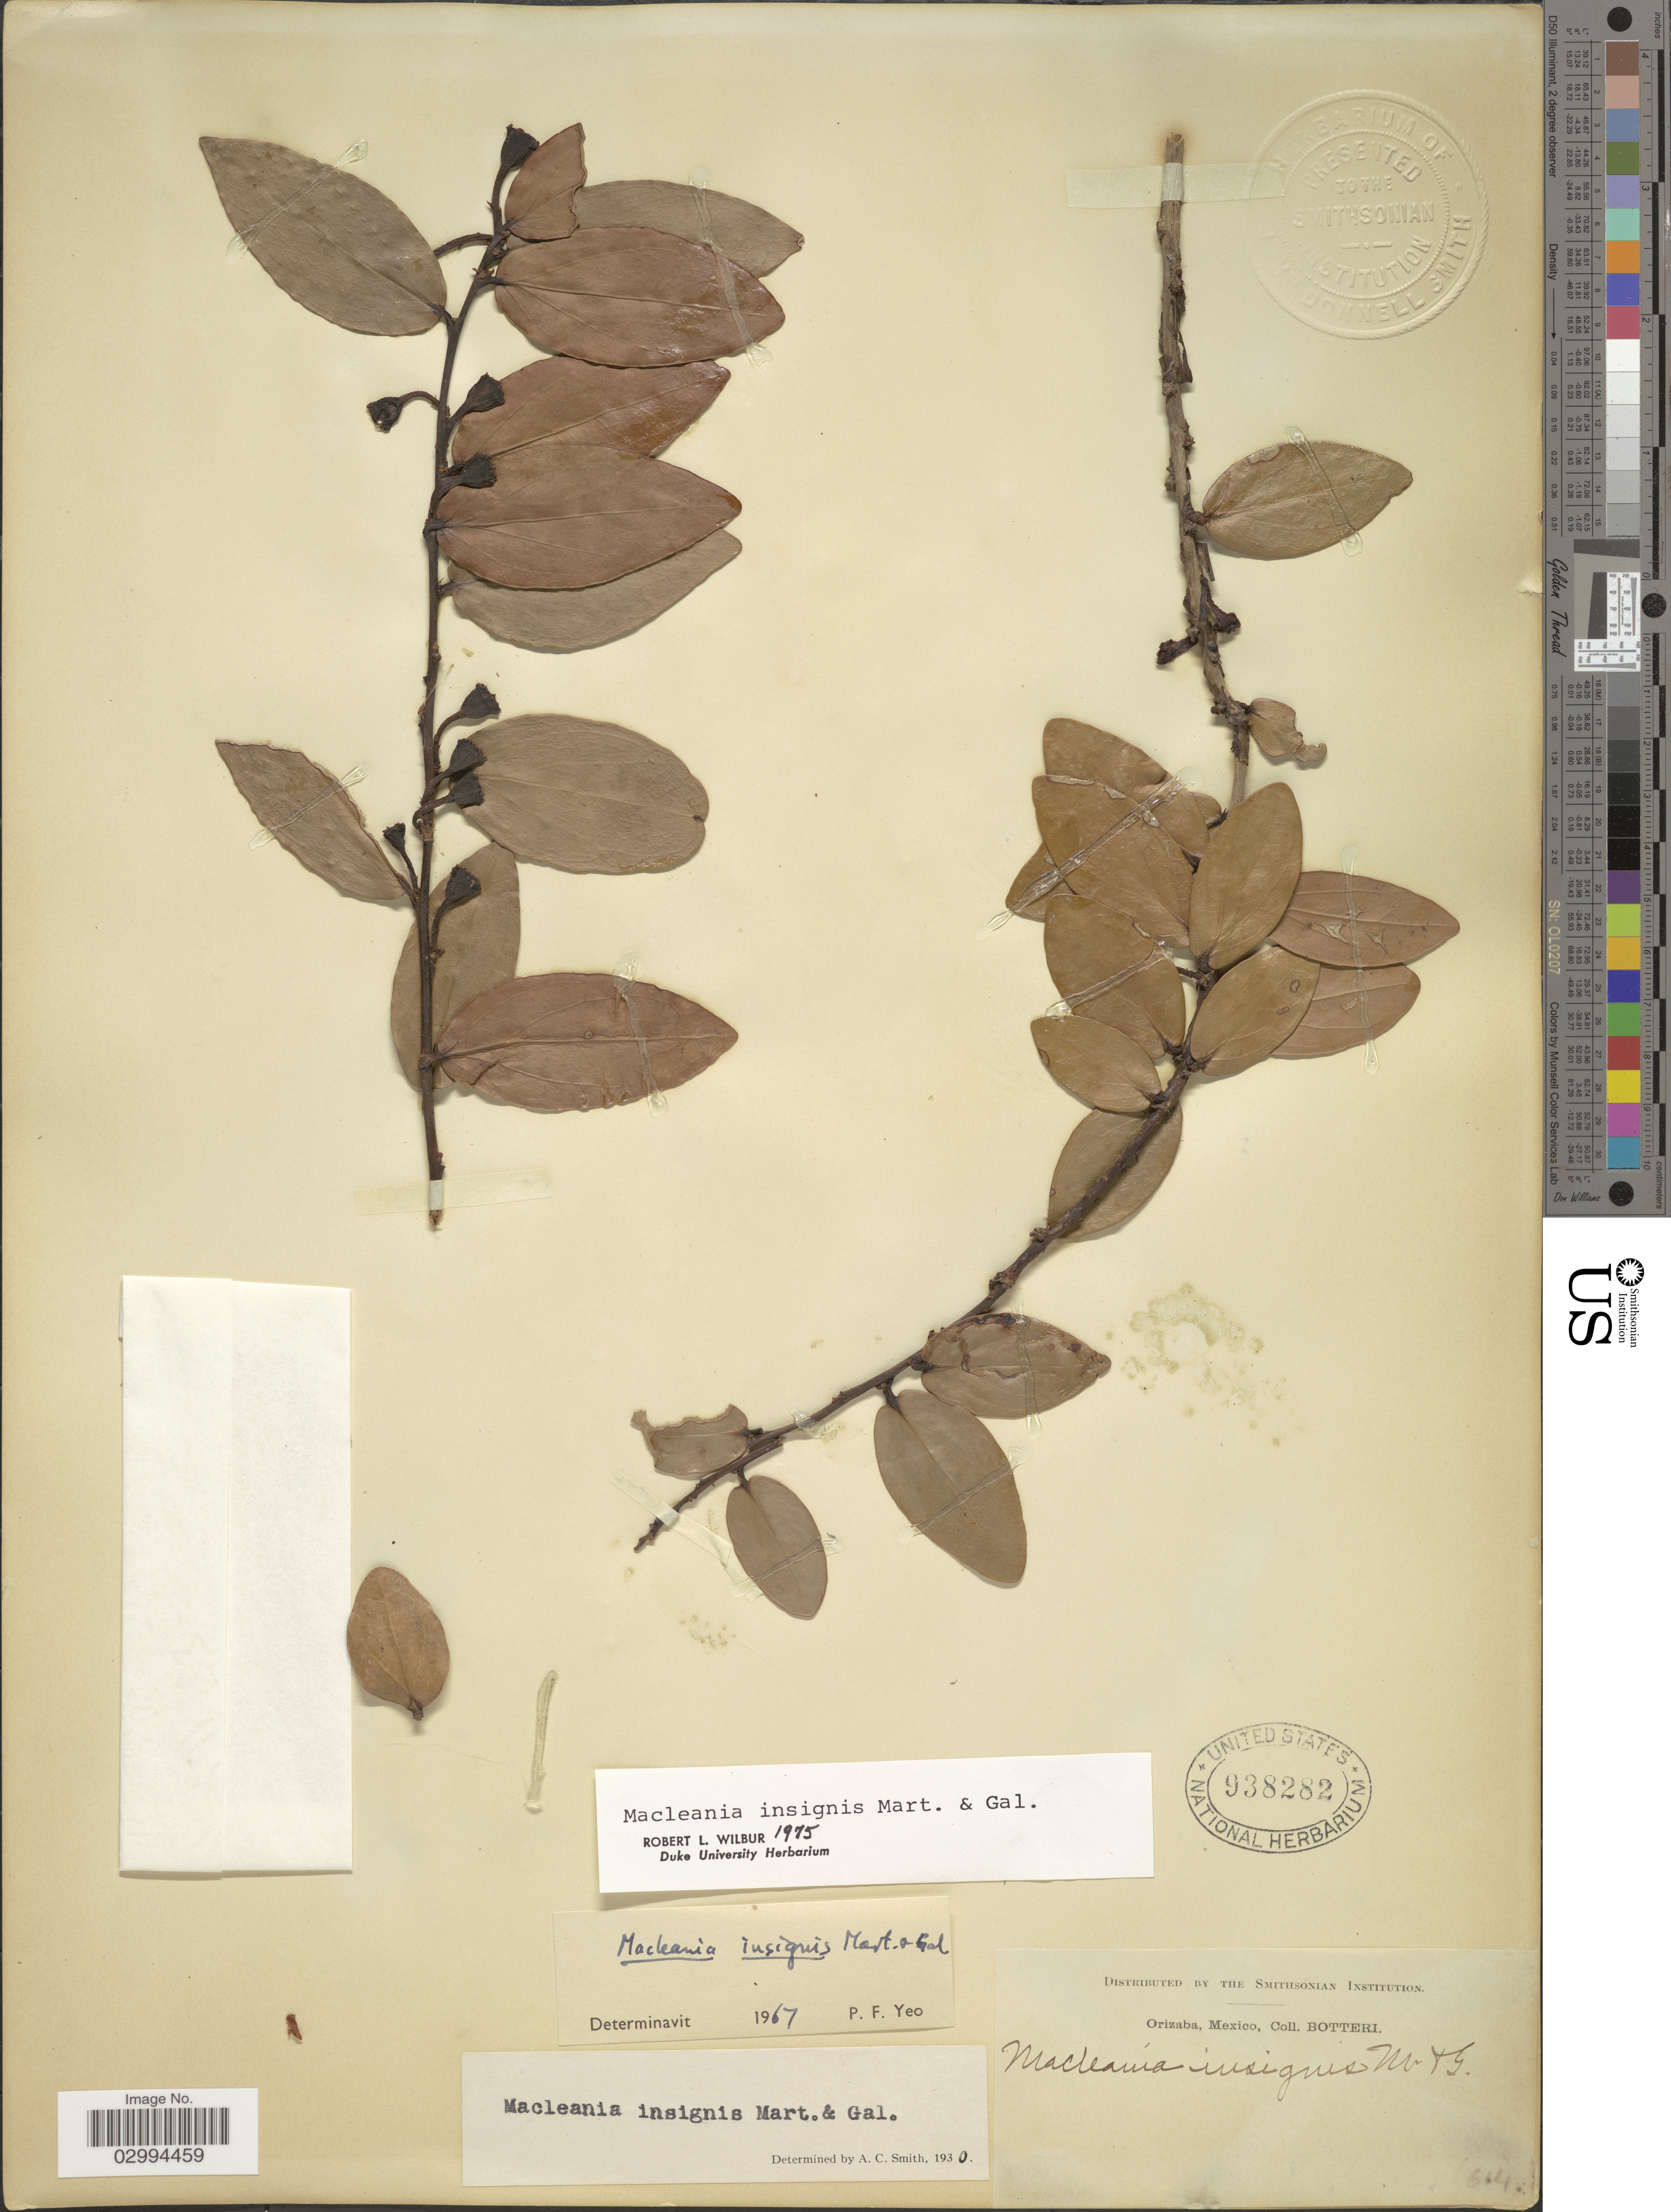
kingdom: Plantae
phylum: Tracheophyta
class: Magnoliopsida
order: Ericales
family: Ericaceae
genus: Macleania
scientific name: Macleania insignis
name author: M. Martens & Galeotti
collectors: -. Botteri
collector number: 614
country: Mexico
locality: Orizaba.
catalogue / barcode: US 938282